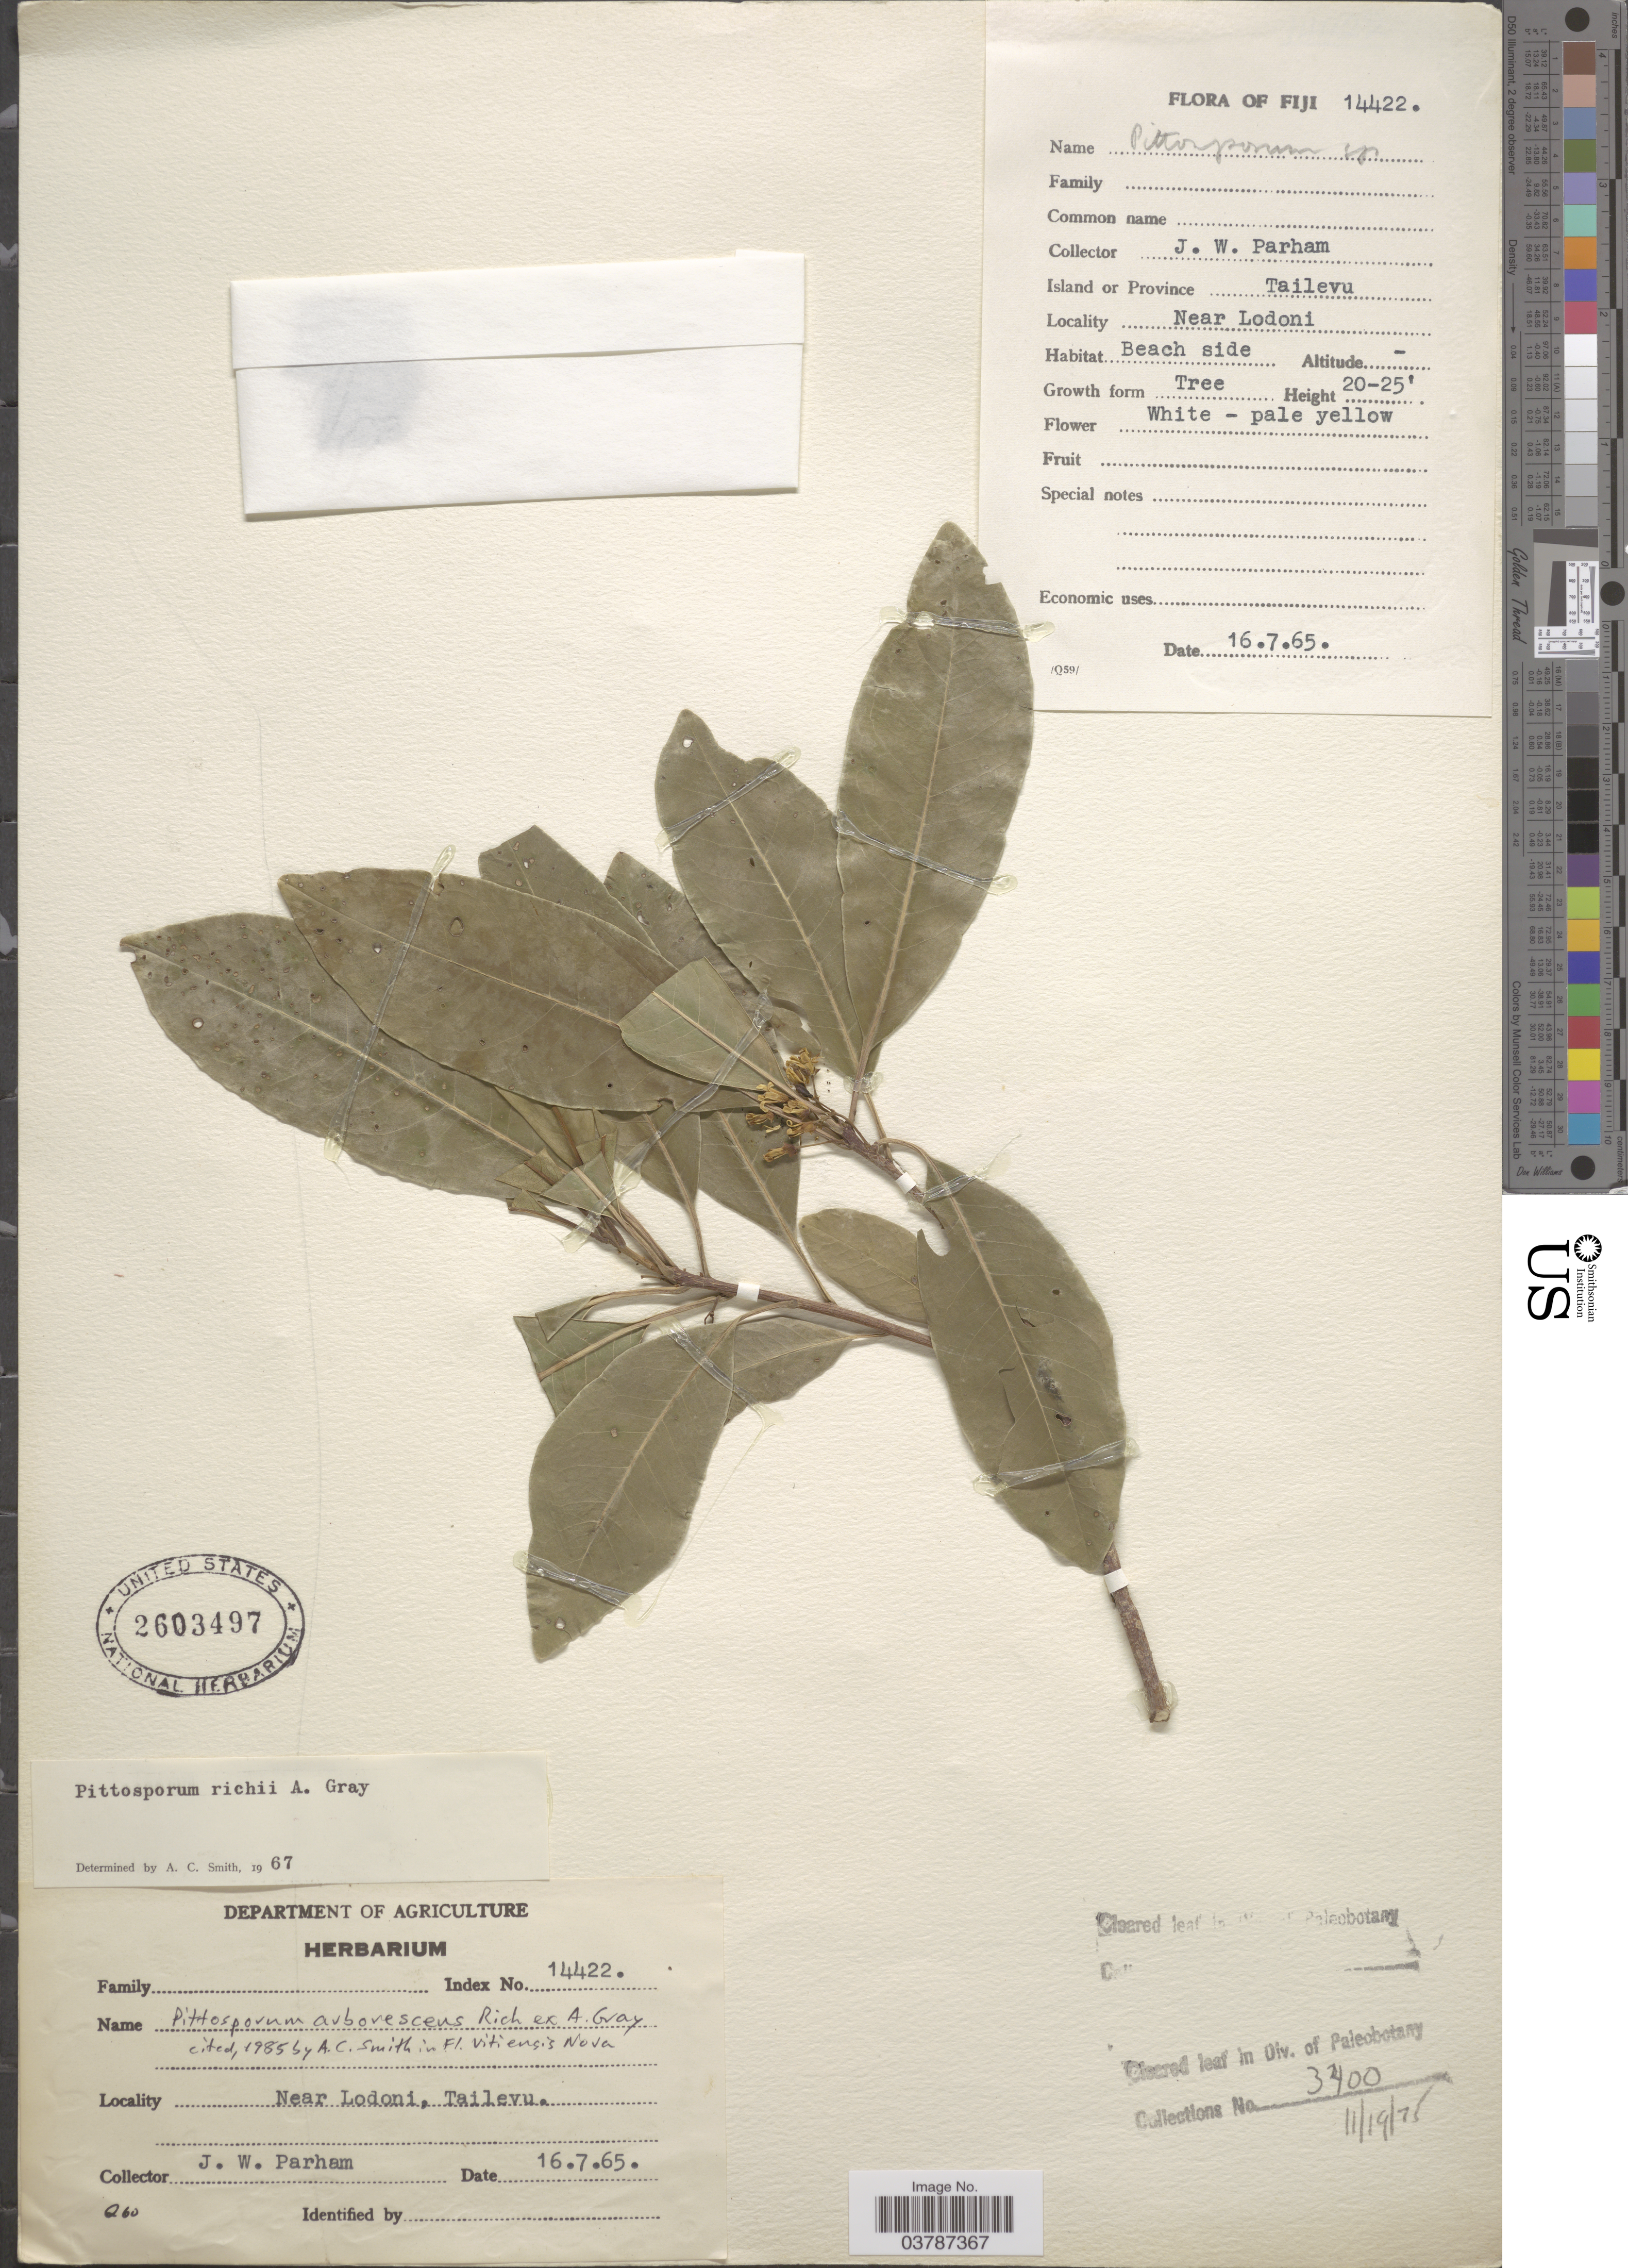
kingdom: Plantae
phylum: Tracheophyta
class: Magnoliopsida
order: Apiales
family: Pittosporaceae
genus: Pittosporum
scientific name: Pittosporum arborescens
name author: Rich. ex A. Gray in Wilkes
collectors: J. Parham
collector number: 14422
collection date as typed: Transcribed d/m/y: 16/7/65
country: Fiji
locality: Island or Province Tailevu. Near Lodoni.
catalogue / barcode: US 2603497